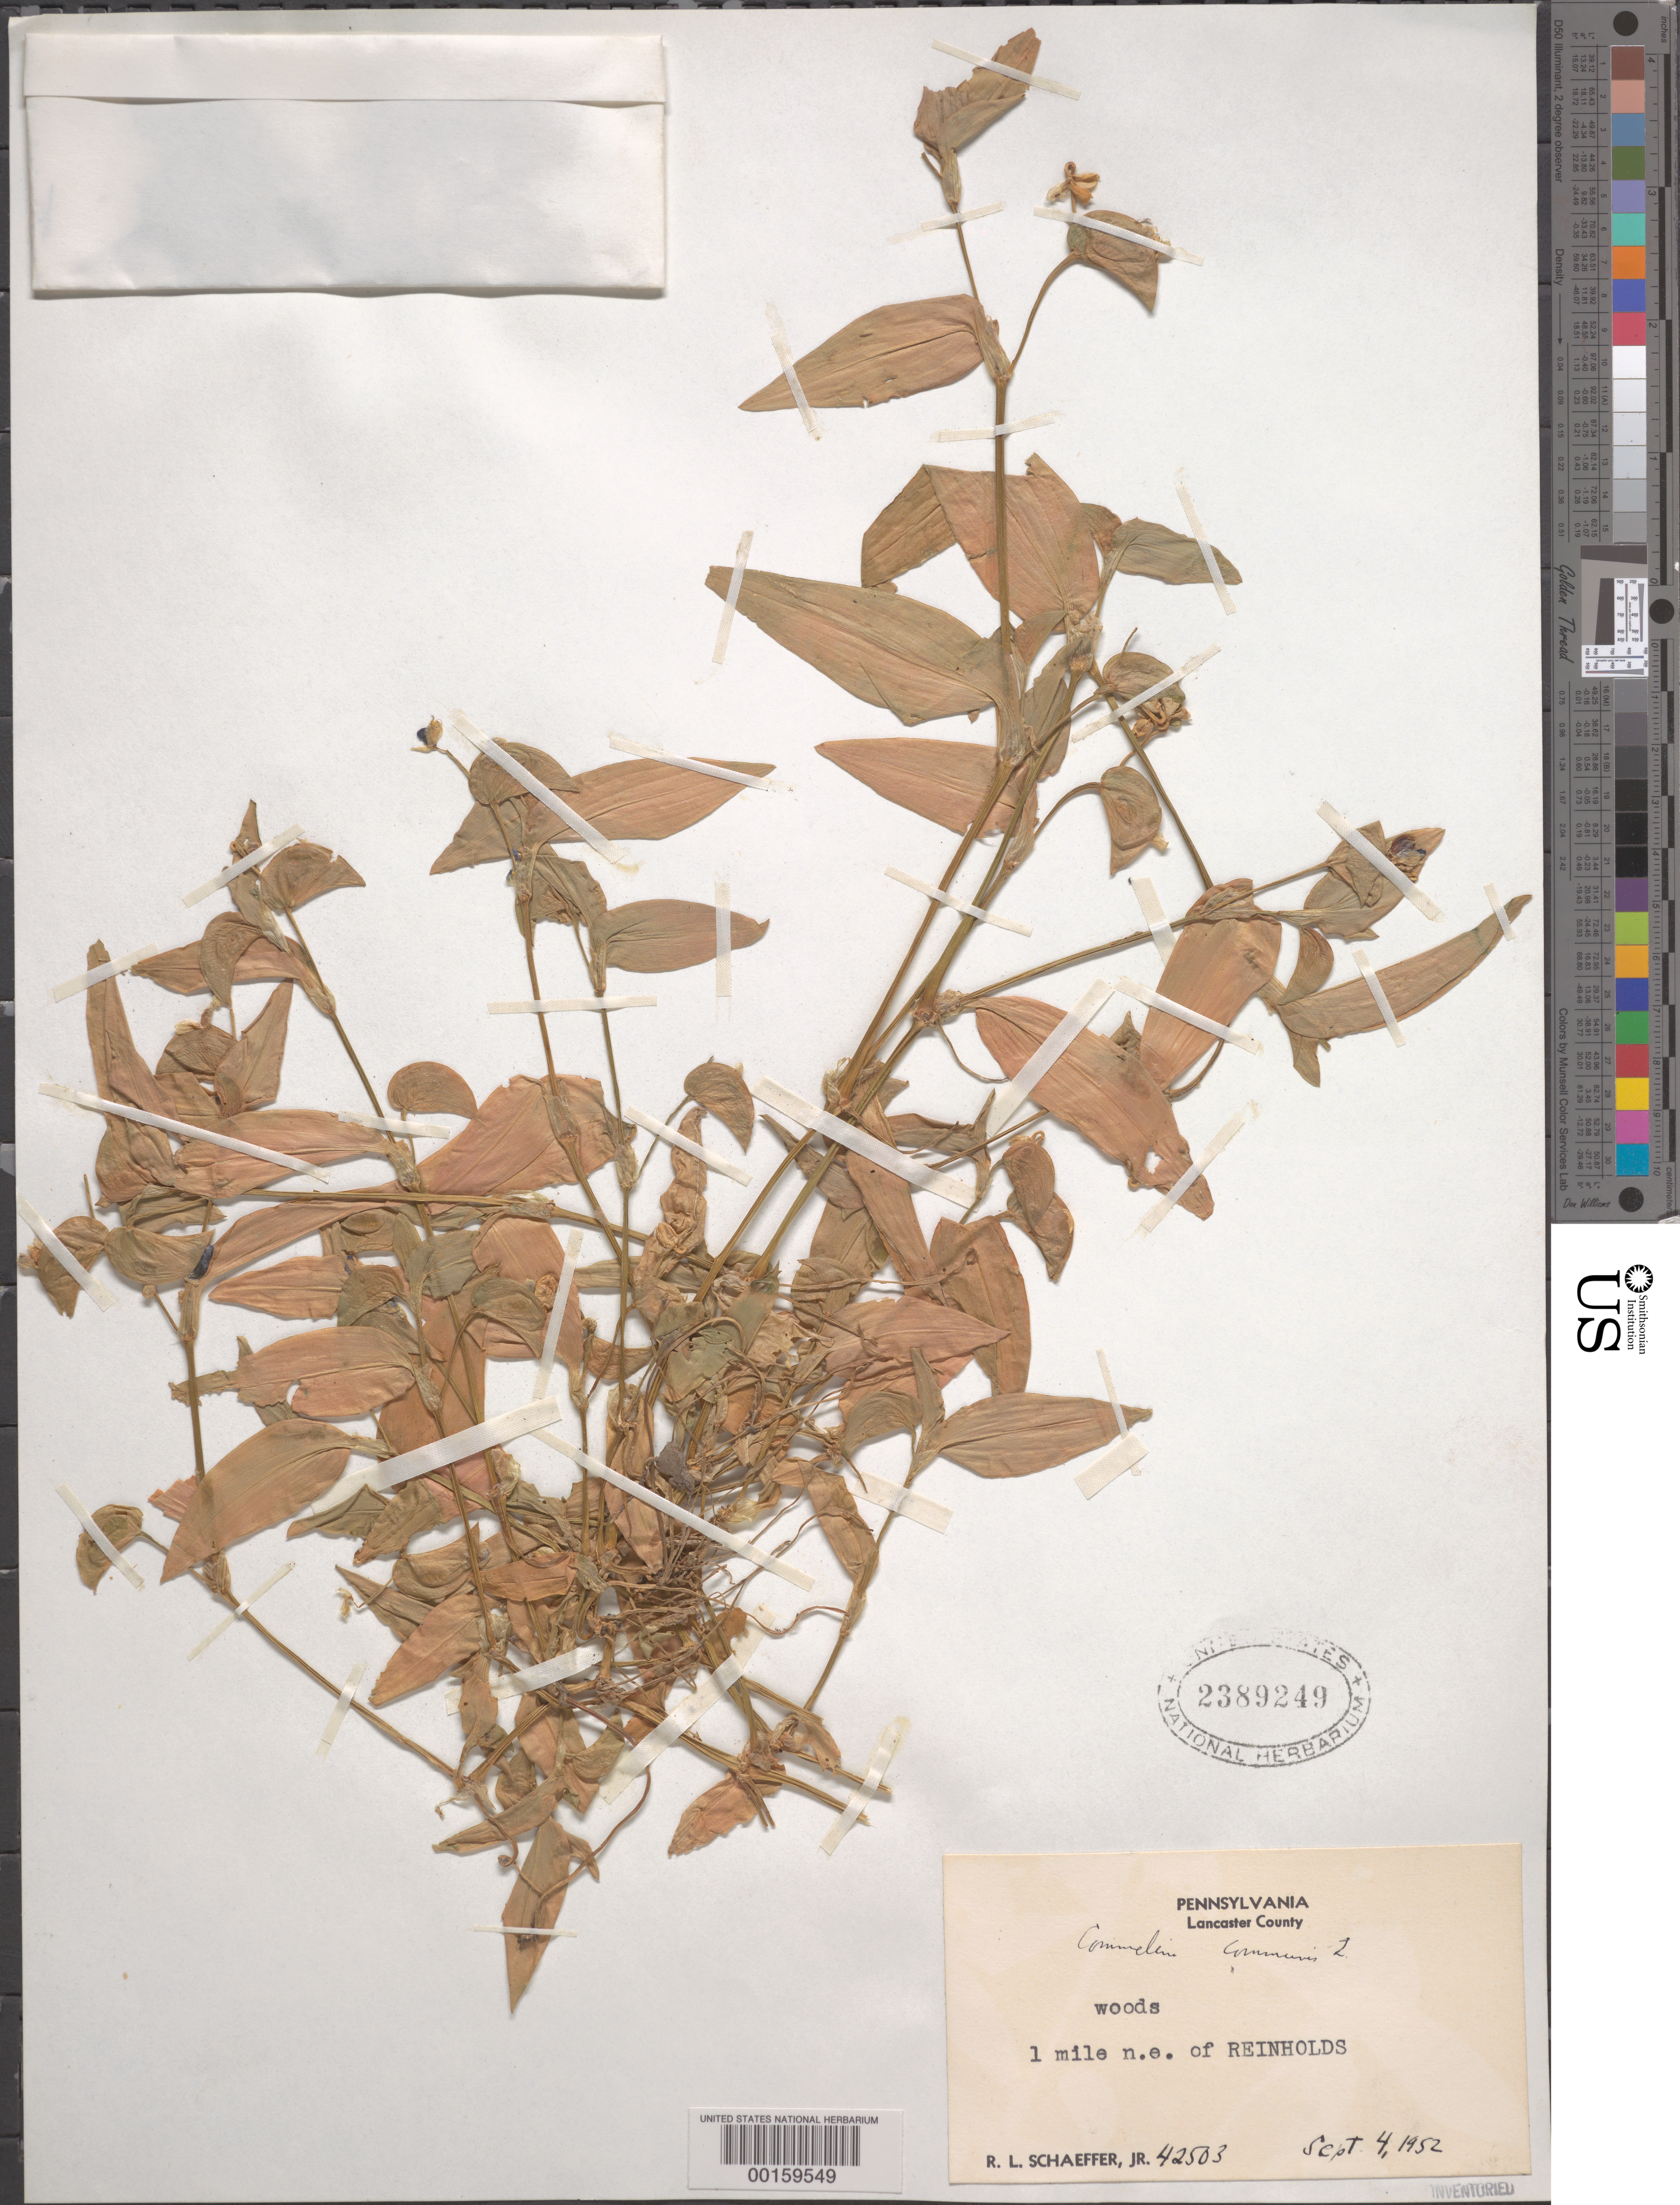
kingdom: Plantae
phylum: Tracheophyta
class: Liliopsida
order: Commelinales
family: Commelinaceae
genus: Commelina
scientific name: Commelina communis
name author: L.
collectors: R. Schaeffer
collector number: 42503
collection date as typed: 04 Sep 1952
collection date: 1952-09-04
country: United States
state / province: Pennsylvania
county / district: Lancaster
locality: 1 mi ne of reinholds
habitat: Woods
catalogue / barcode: US 2389249